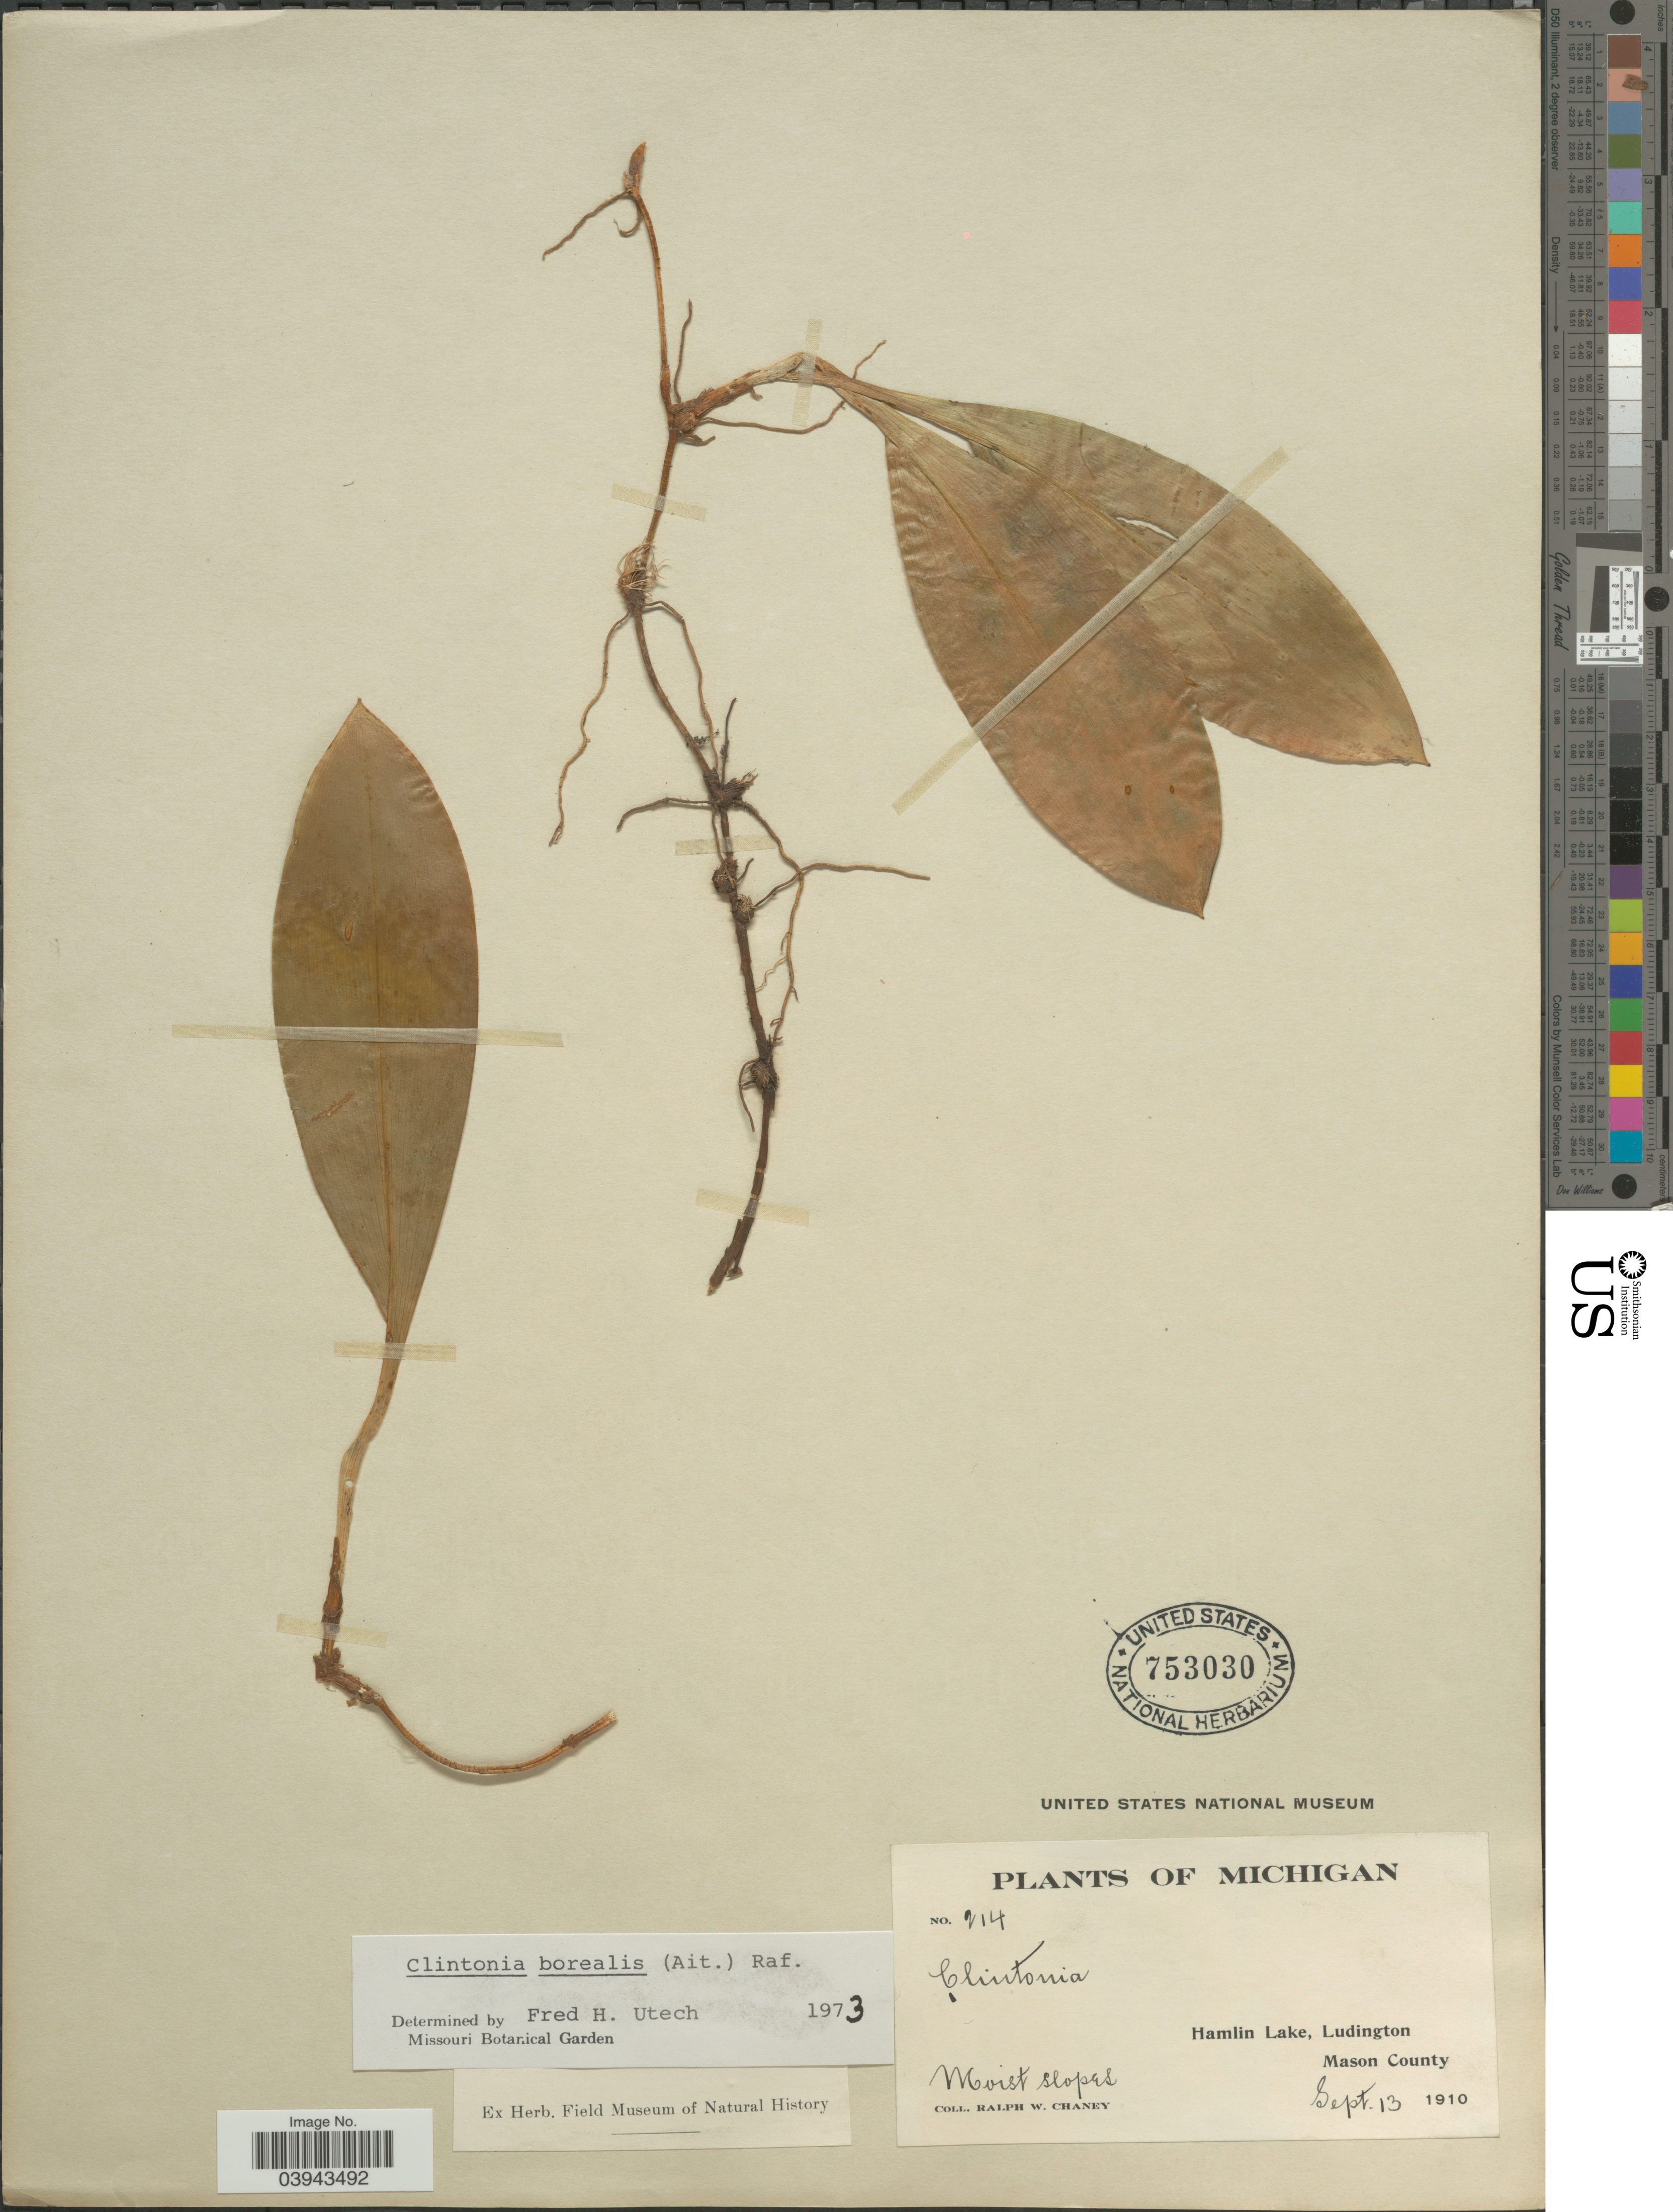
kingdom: Plantae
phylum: Tracheophyta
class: Liliopsida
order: Liliales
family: Liliaceae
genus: Clintonia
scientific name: Clintonia borealis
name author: (Aiton) Raf.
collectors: R. Chaney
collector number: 214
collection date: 1910-09-13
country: United States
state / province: Michigan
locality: Hamlin Lake, Ludington. Mason County.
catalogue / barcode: US 753030